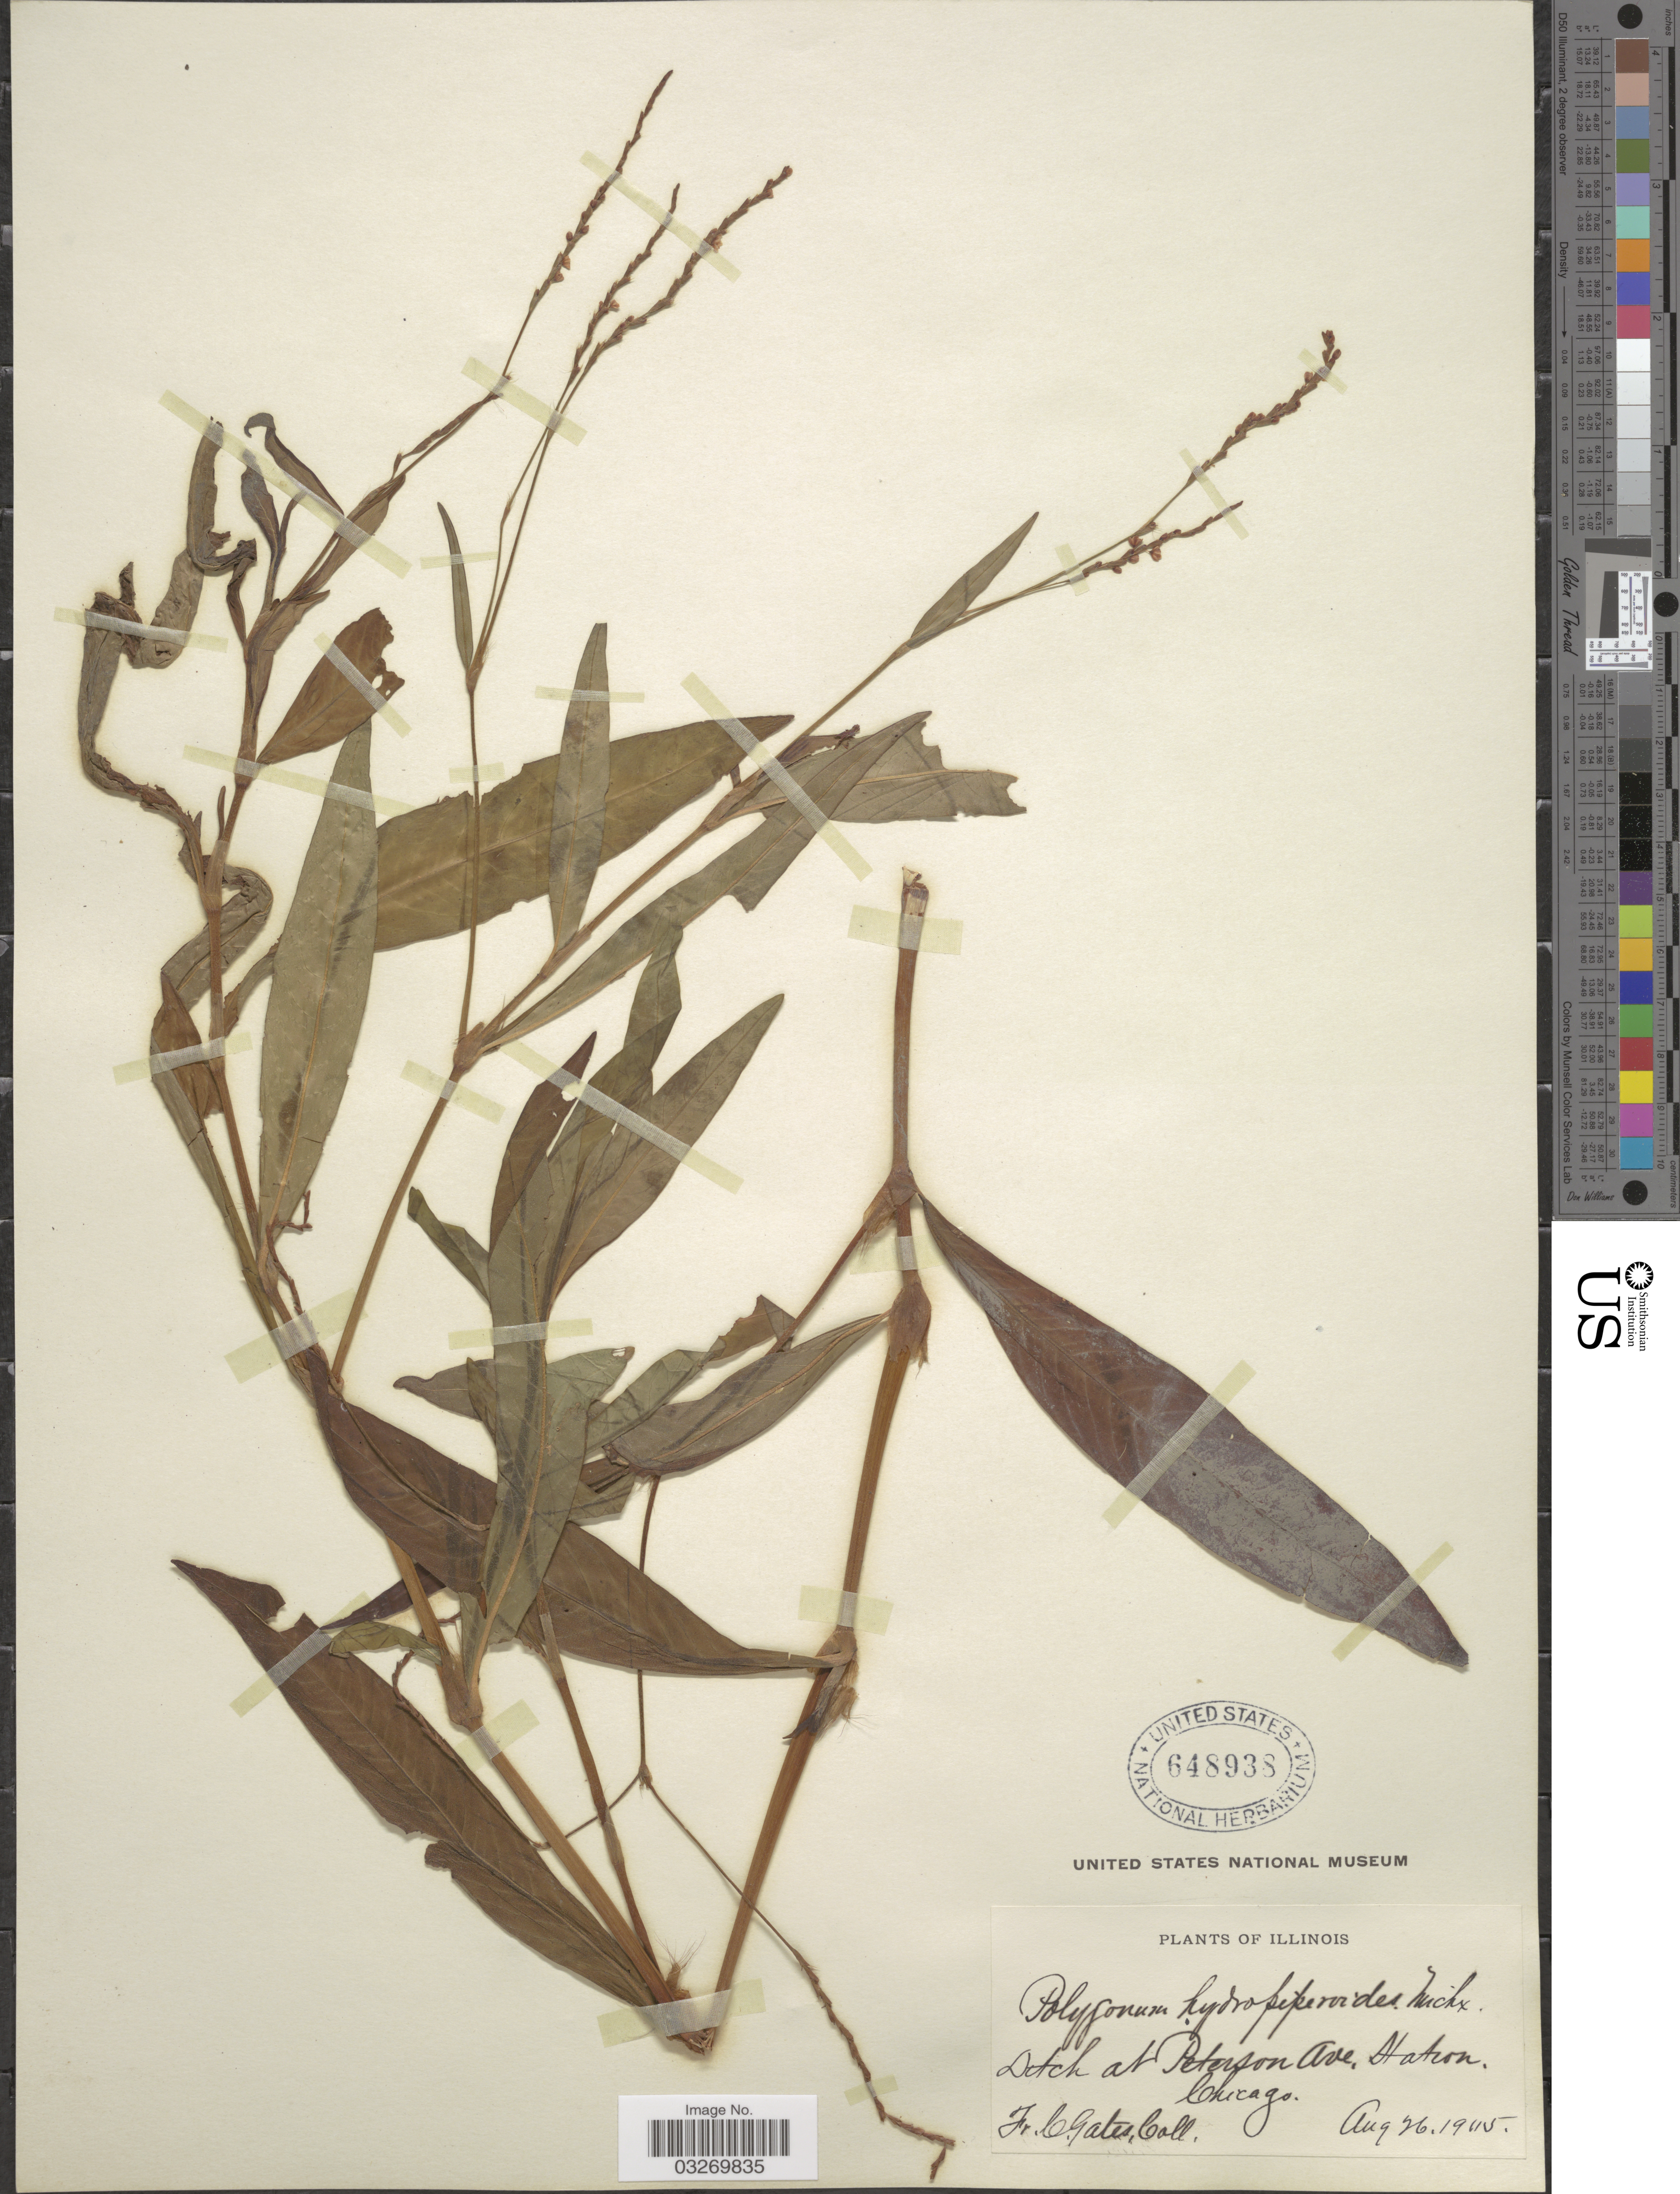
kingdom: Plantae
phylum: Tracheophyta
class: Magnoliopsida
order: Caryophyllales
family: Polygonaceae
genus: Polygonum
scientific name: Polygonum hydropiperoides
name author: Michx.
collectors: F. C. Gates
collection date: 1945-08-26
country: United States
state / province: Illinois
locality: Ditch at Peterson Ave Station, Chicago.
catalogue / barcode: US 648938